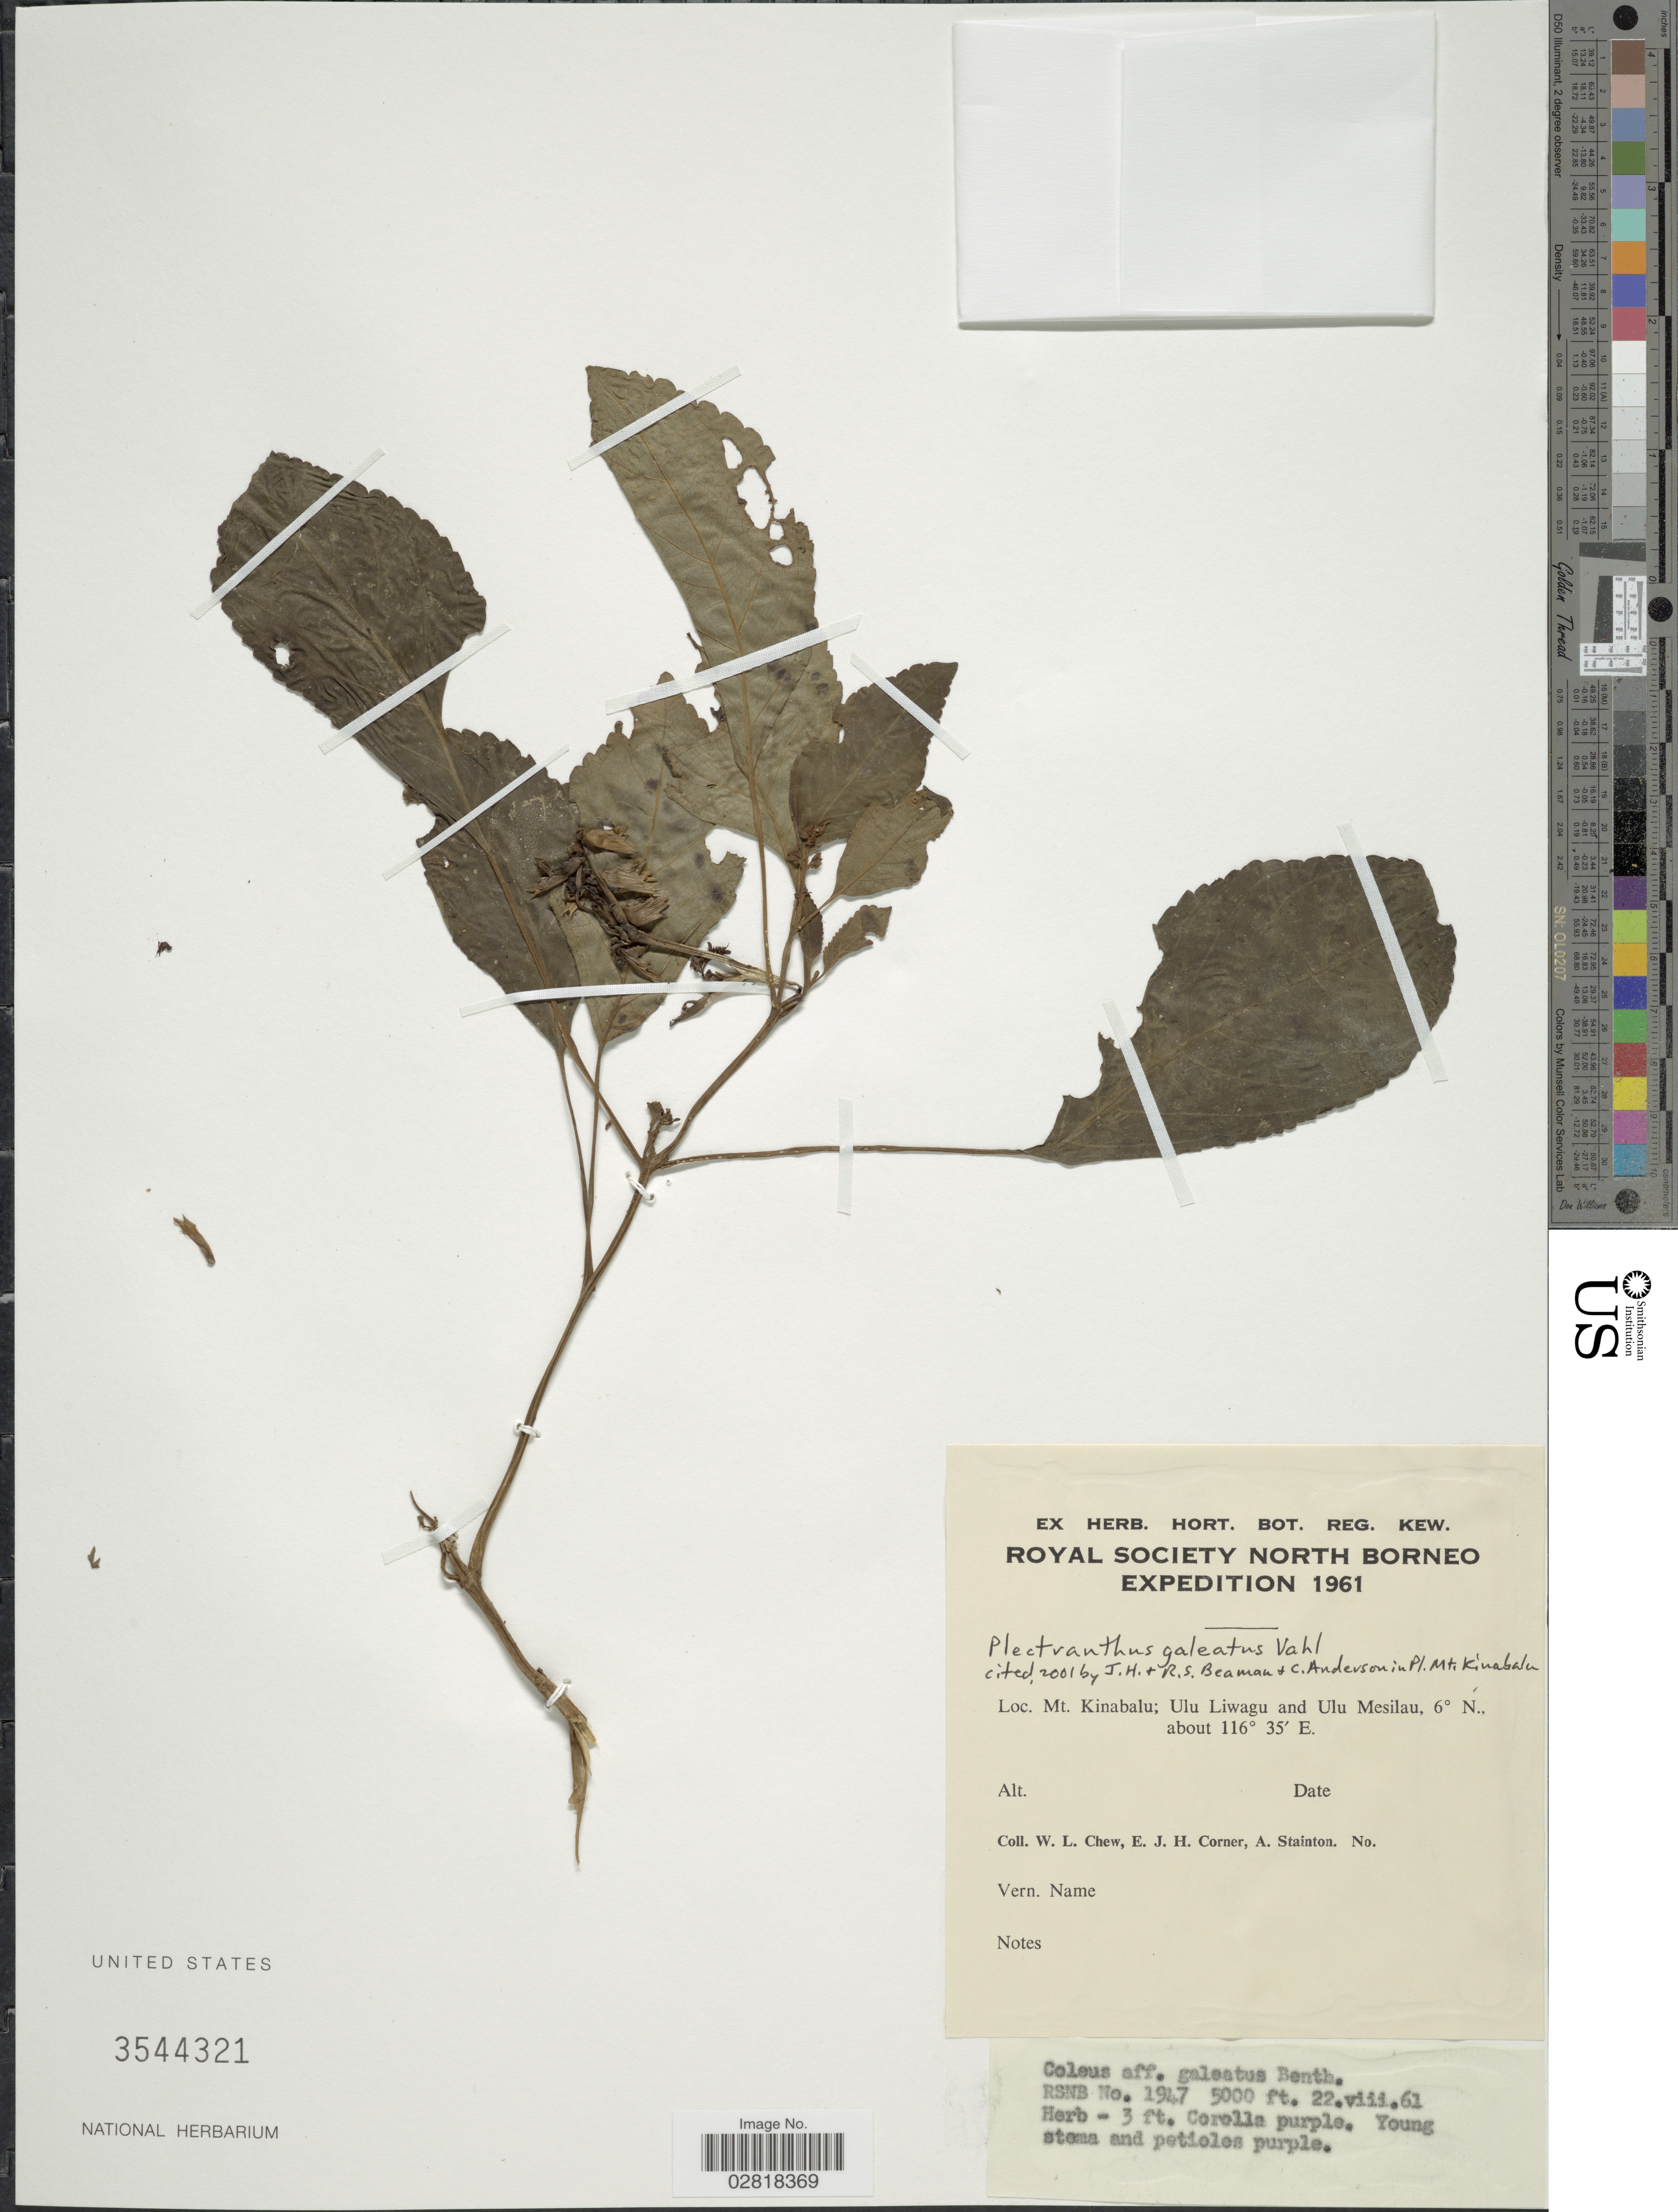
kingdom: Plantae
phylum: Tracheophyta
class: Magnoliopsida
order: Lamiales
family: Lamiaceae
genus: Plectranthus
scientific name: Plectranthus galeatus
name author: Vahl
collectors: W. Chew, E. Corner & A. Stainton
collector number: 1947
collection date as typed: Transcribed d/m/y: 22/8/61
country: Malaysia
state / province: Sabah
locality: North Borneo, Mt. Kinabalu; Ulu Liwagu and Ulu Mesilau.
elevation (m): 1524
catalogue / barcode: US 3544321